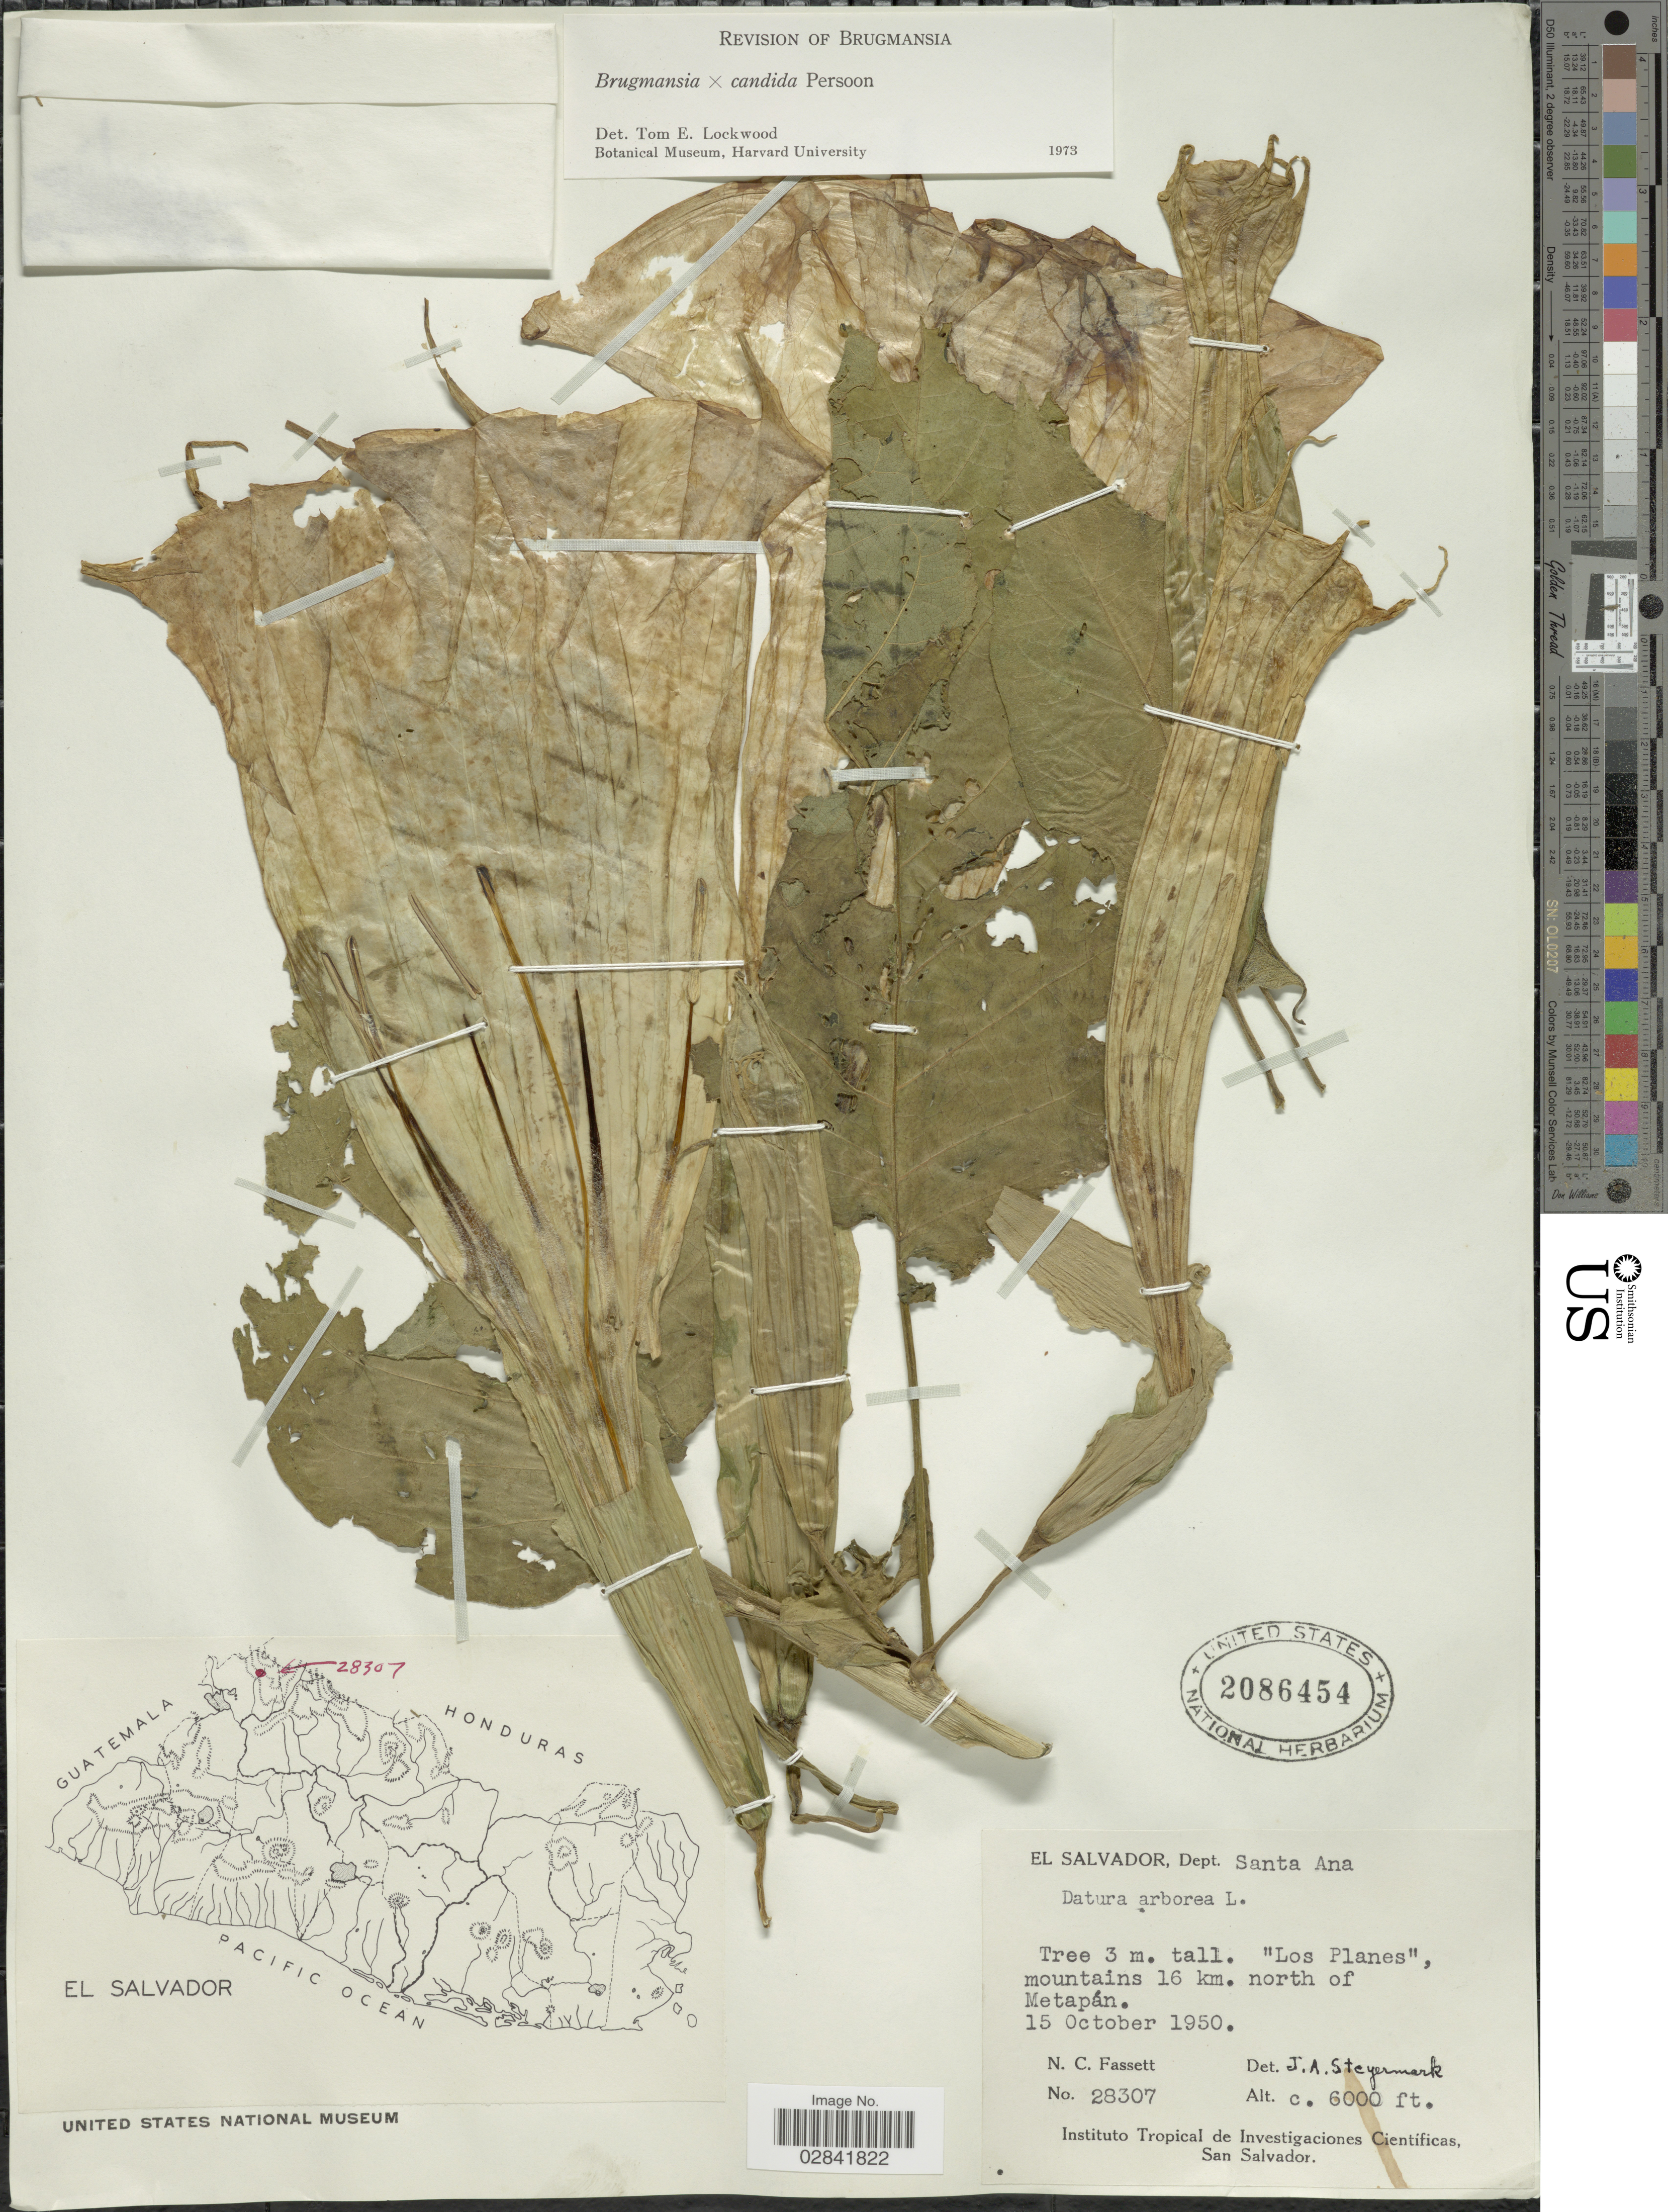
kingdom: Plantae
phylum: Tracheophyta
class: Magnoliopsida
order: Solanales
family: Solanaceae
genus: Brugmansia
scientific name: Brugmansia x candida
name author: Pers.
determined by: Lockwood, T. E.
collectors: N. C. Fassett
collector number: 28307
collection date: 1950-10-15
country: El Salvador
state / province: Santa Ana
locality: Dept. Santa Ana. "Los Planes", mountains 16 km. north of Metapán.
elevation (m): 1829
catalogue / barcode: US 2086454